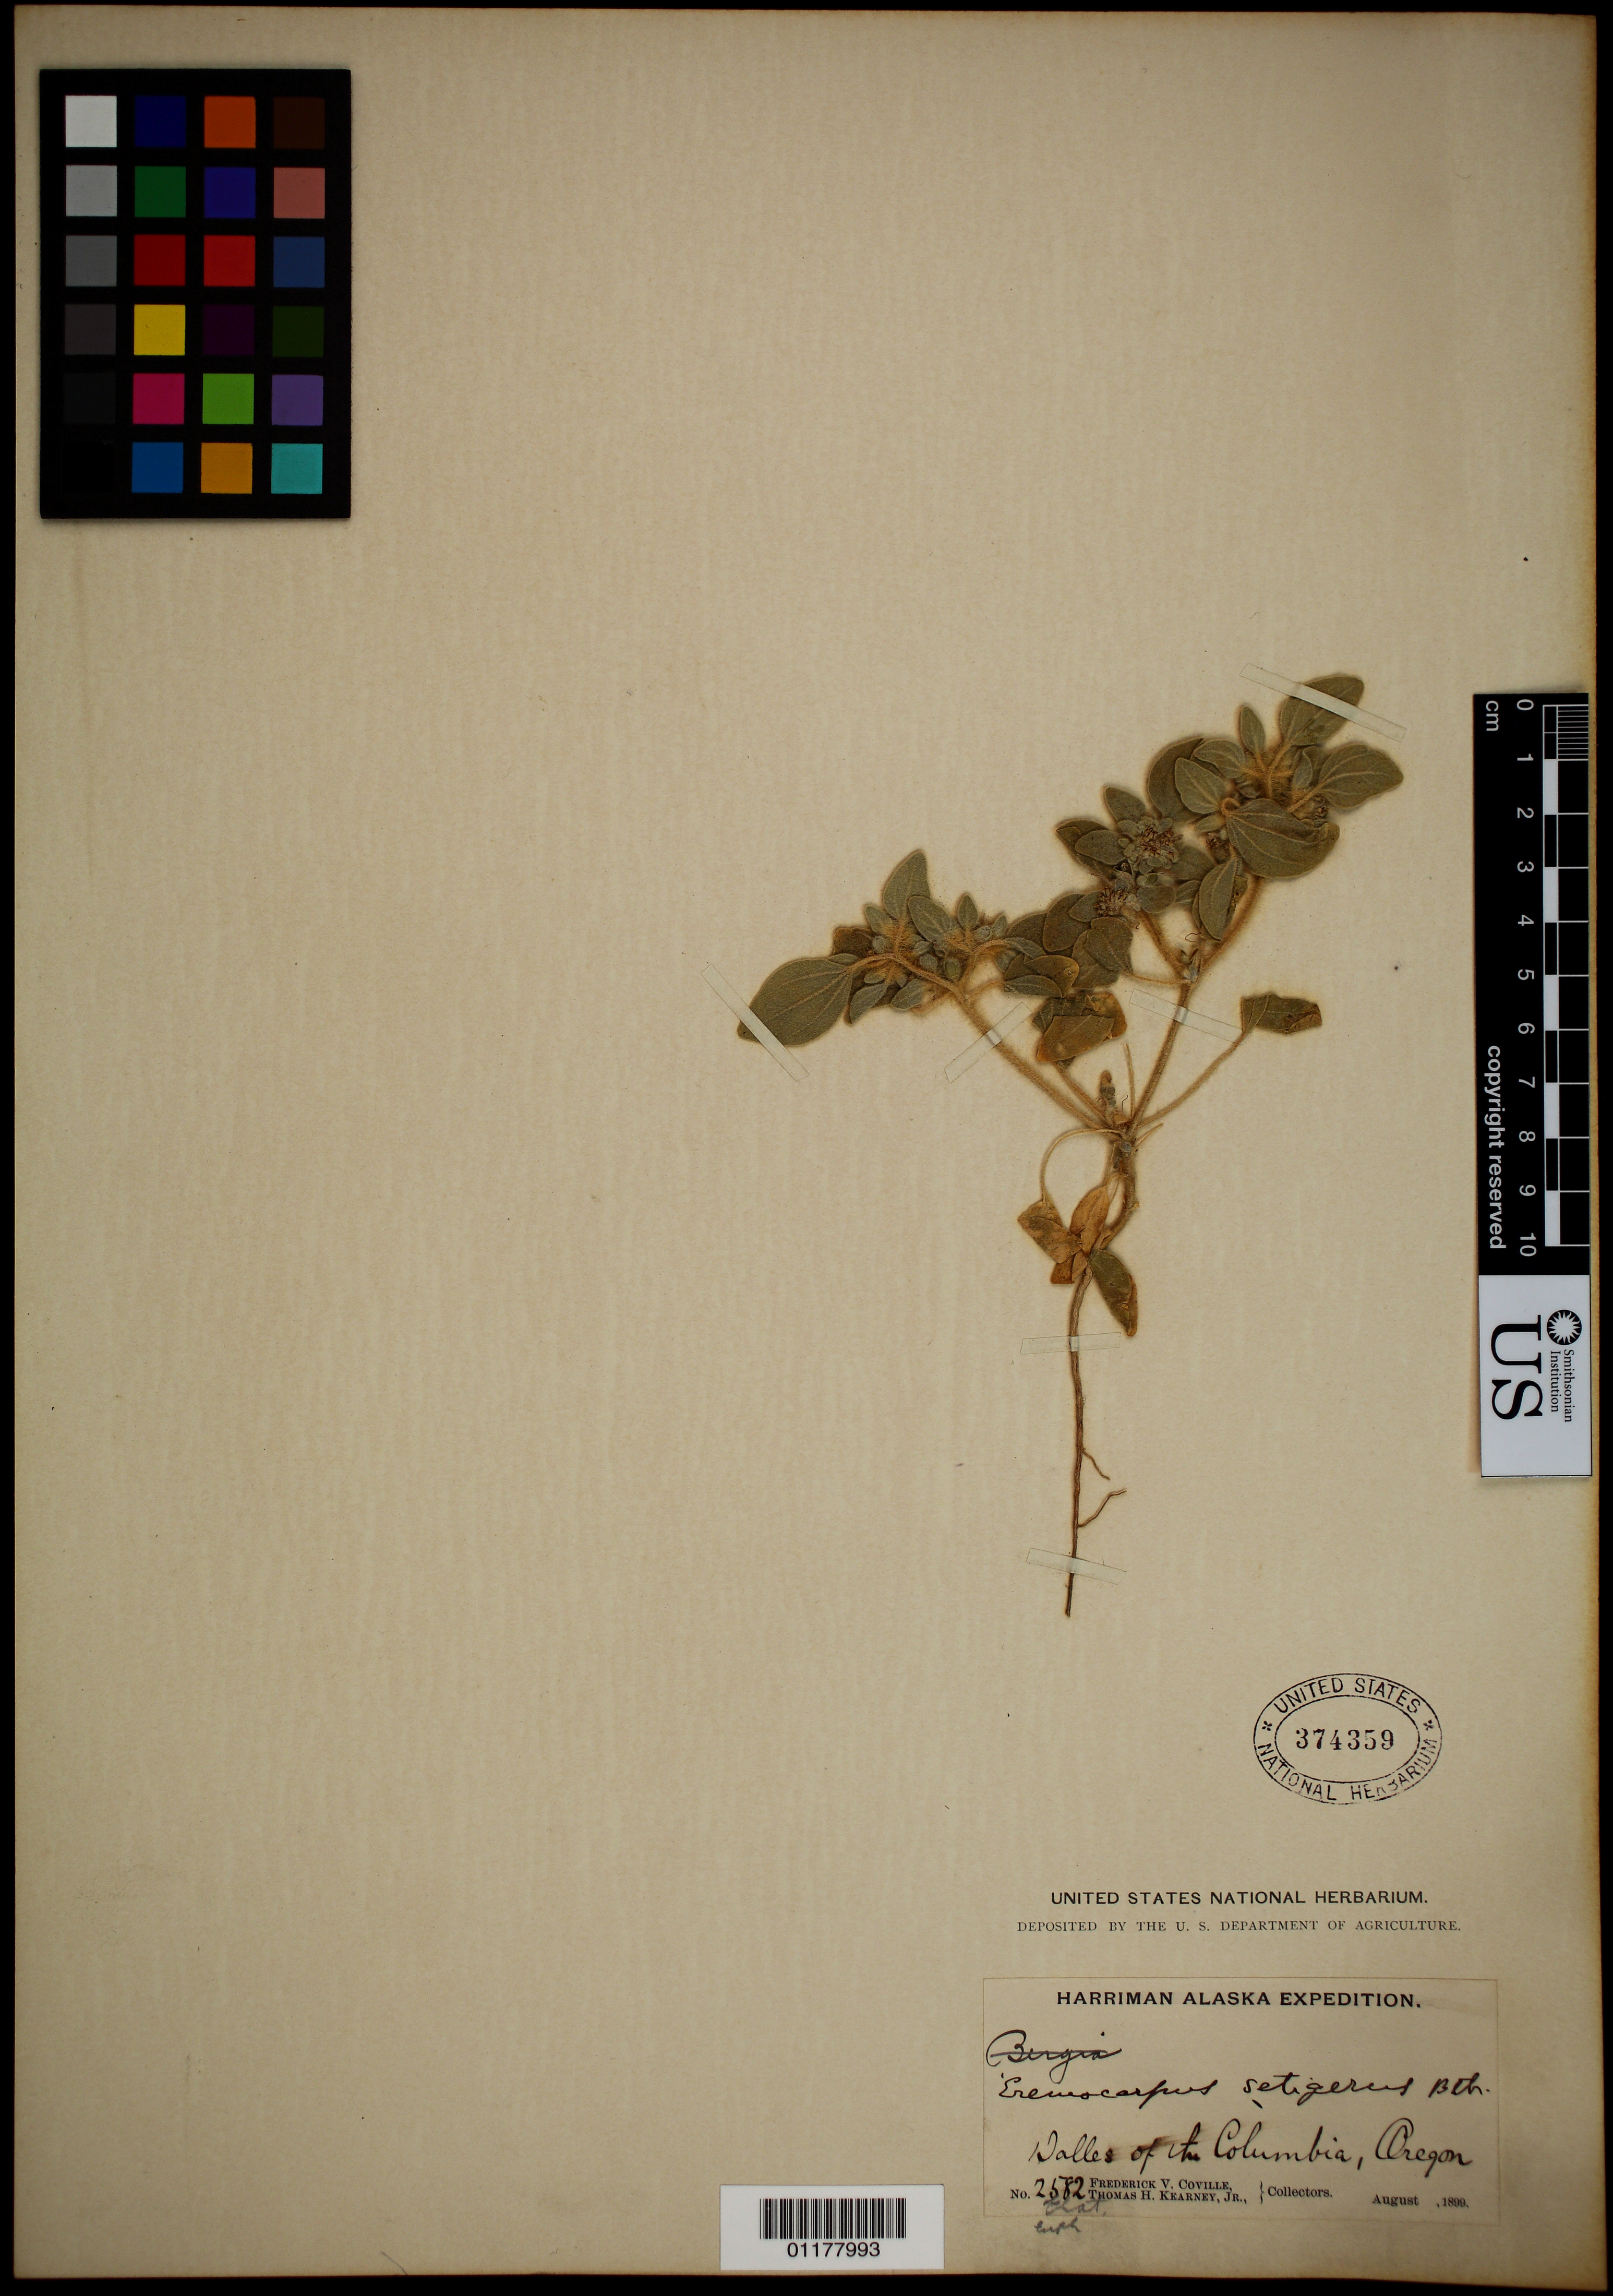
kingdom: Plantae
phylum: Tracheophyta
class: Magnoliopsida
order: Malpighiales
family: Euphorbiaceae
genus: Eremocarpus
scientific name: Eremocarpus setigerus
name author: (Hook.) Benth.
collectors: F. V. Coville & T. H. Kearney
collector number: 2582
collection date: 1899-08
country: United States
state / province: Oregon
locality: Dalles of the Columbia.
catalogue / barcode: US 374359